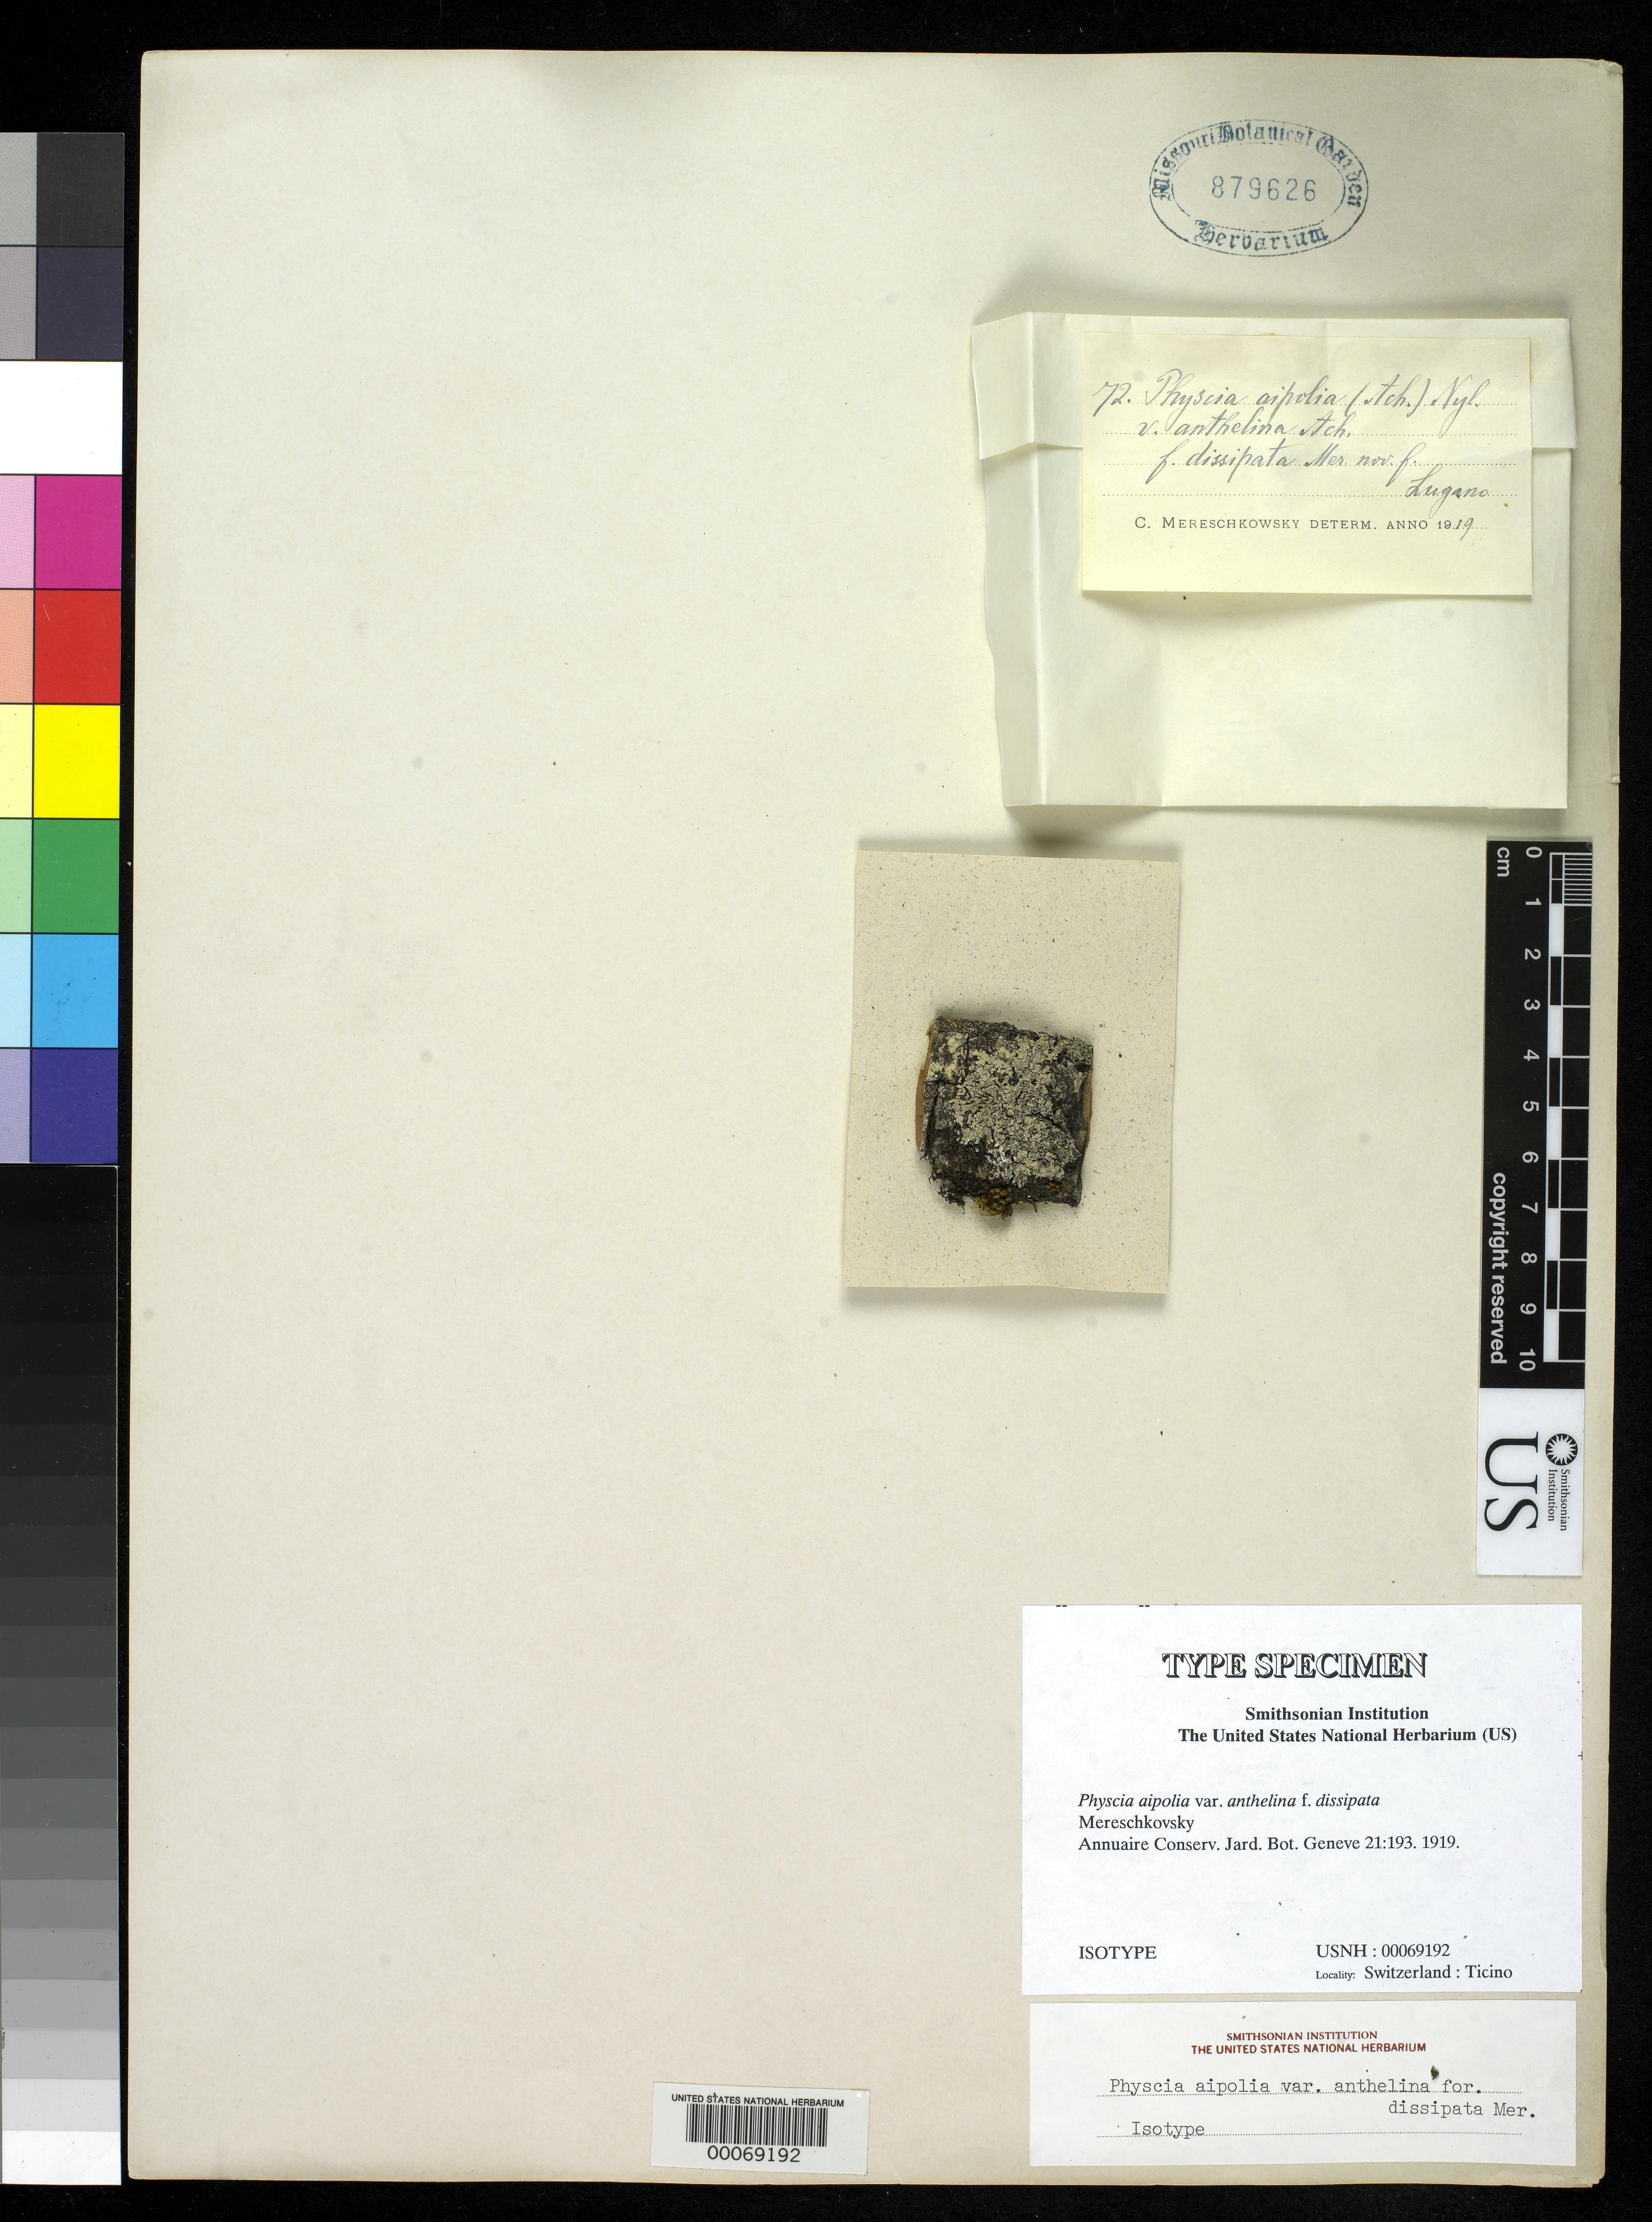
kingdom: Fungi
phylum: Ascomycota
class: Lecanoromycetes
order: Caliciales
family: Physciaceae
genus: Physcia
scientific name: Physcia aipolia f. dissipata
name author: Mereschk.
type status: Isotype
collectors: K. S. Mereschkovsky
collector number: Lich. Ticinenses 72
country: Switzerland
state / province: Ticino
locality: Lugano.